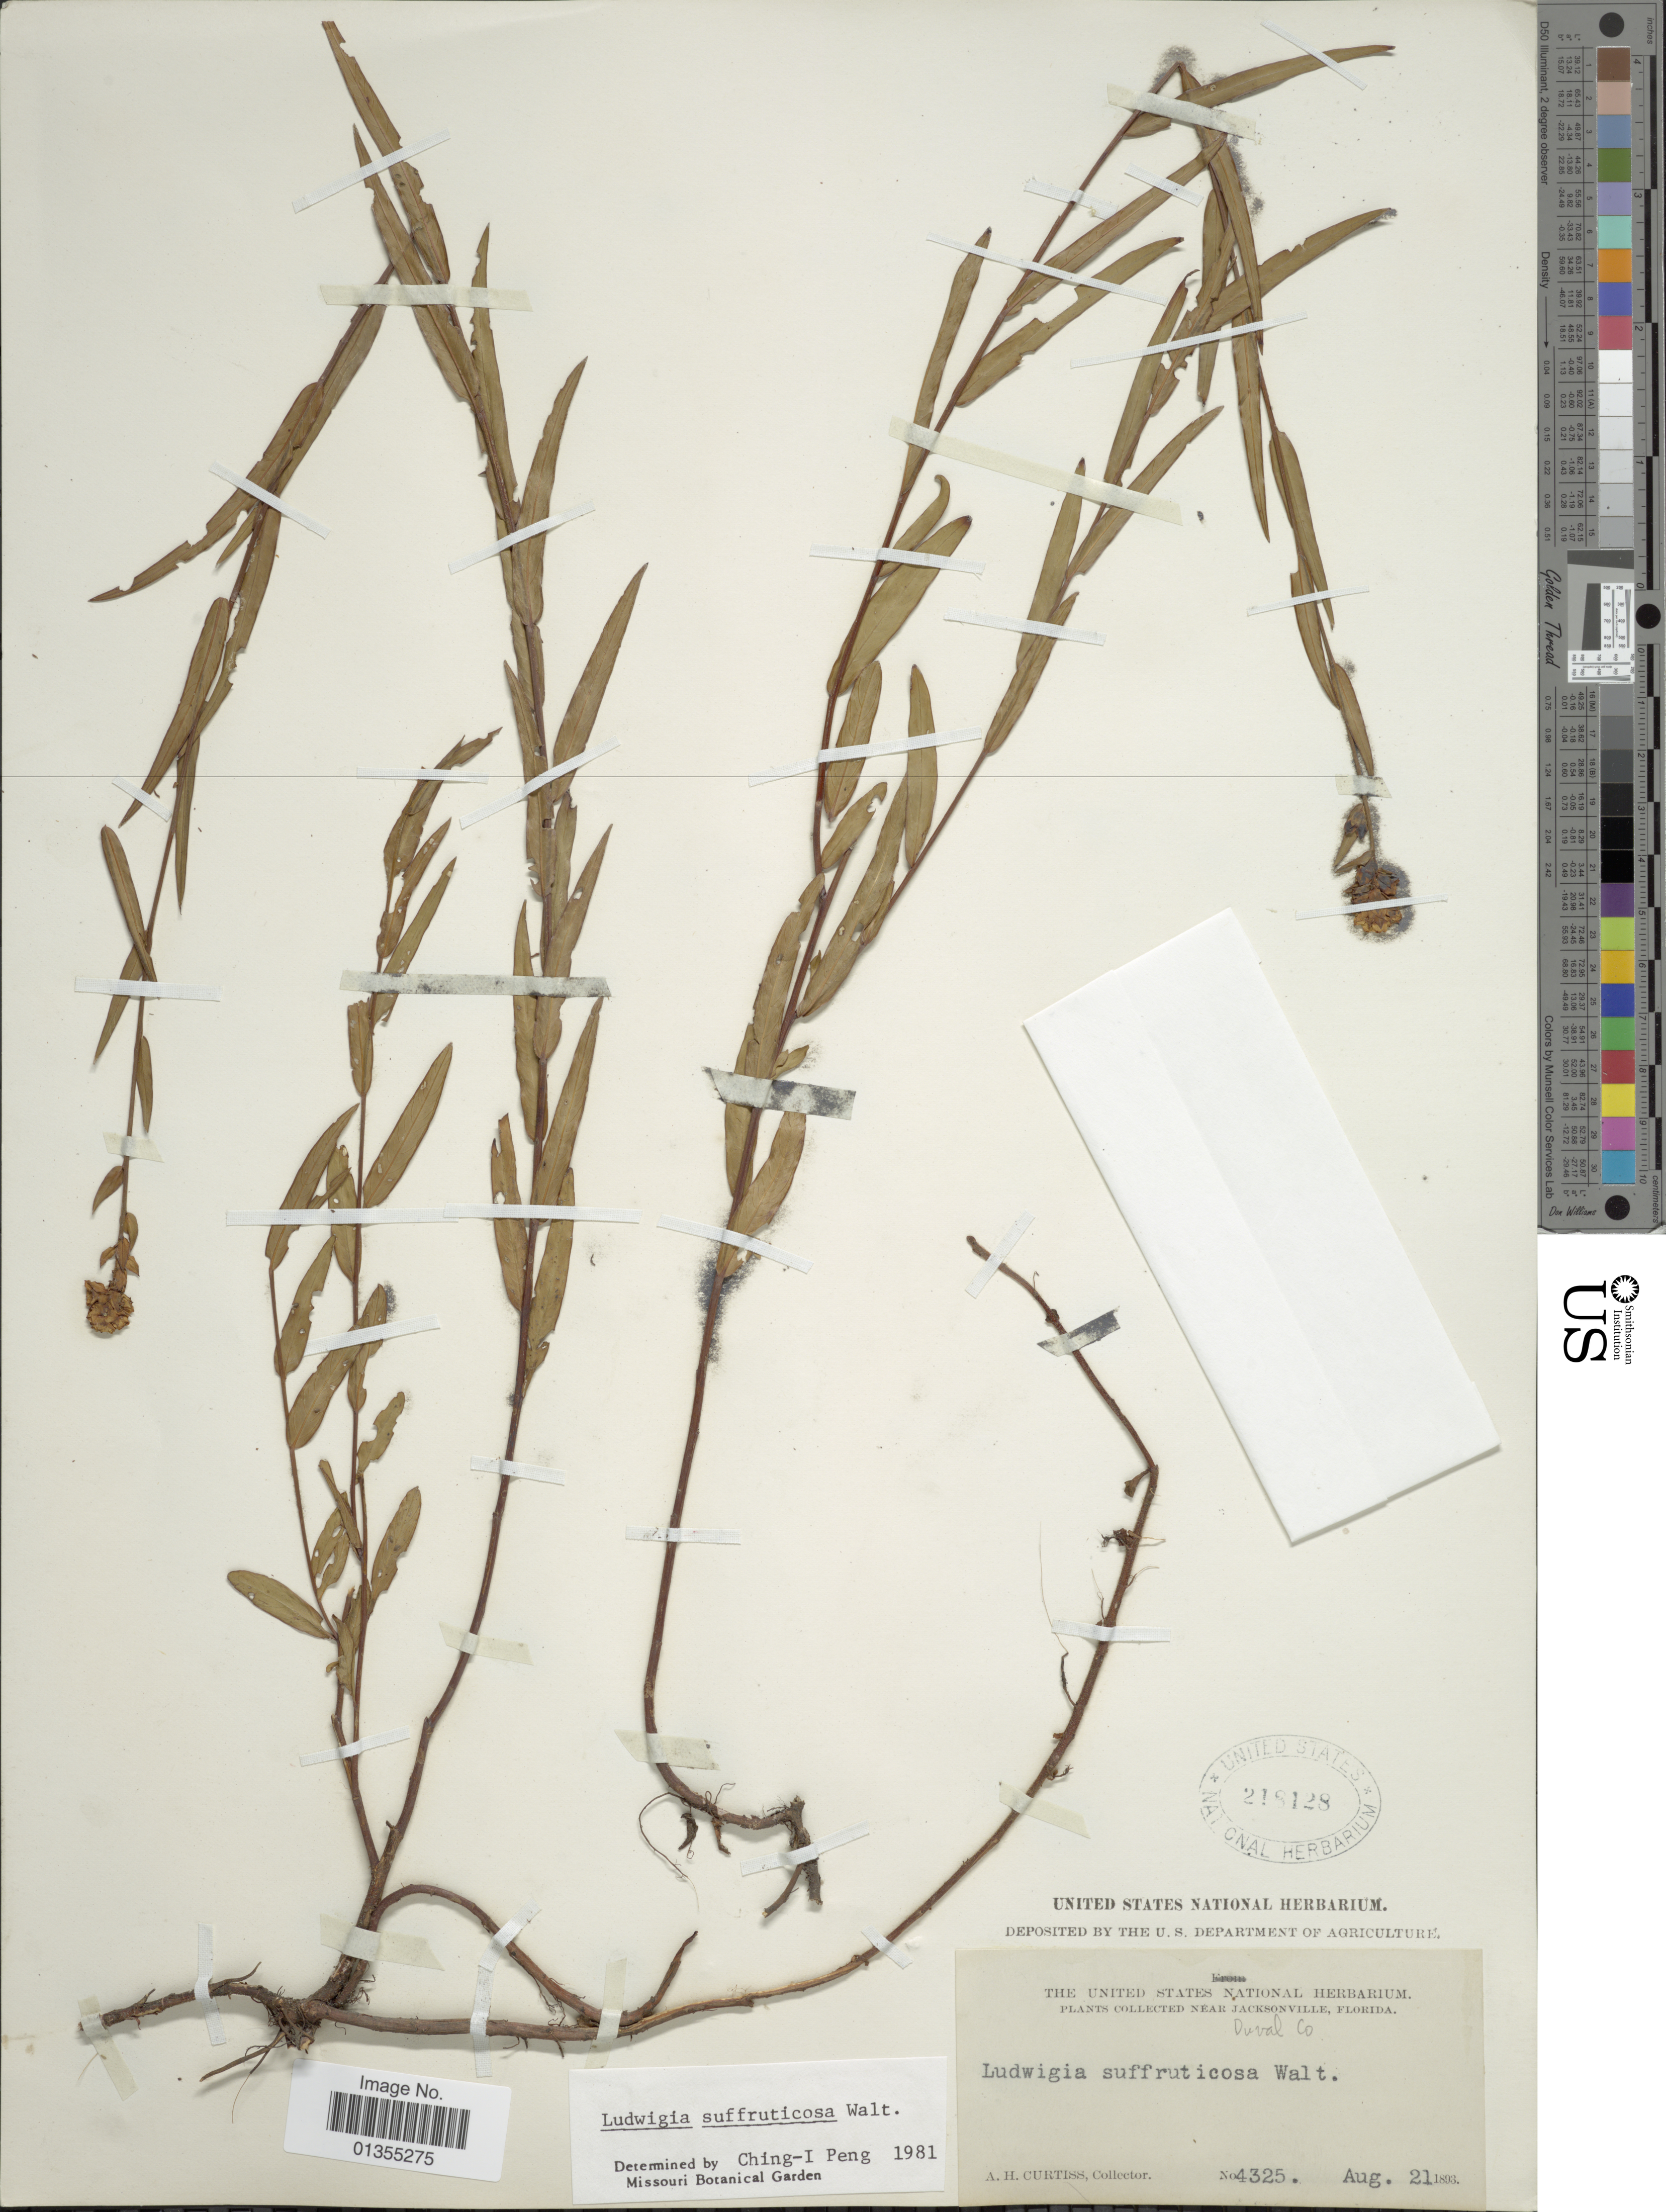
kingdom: Plantae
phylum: Tracheophyta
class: Magnoliopsida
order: Myrtales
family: Onagraceae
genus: Ludwigia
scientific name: Ludwigia suffruticosa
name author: Walter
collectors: A. H. Curtiss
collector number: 4325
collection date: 1893-08-21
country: United States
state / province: Florida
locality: Near Jacksonville. Duval Co.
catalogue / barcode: US 218128